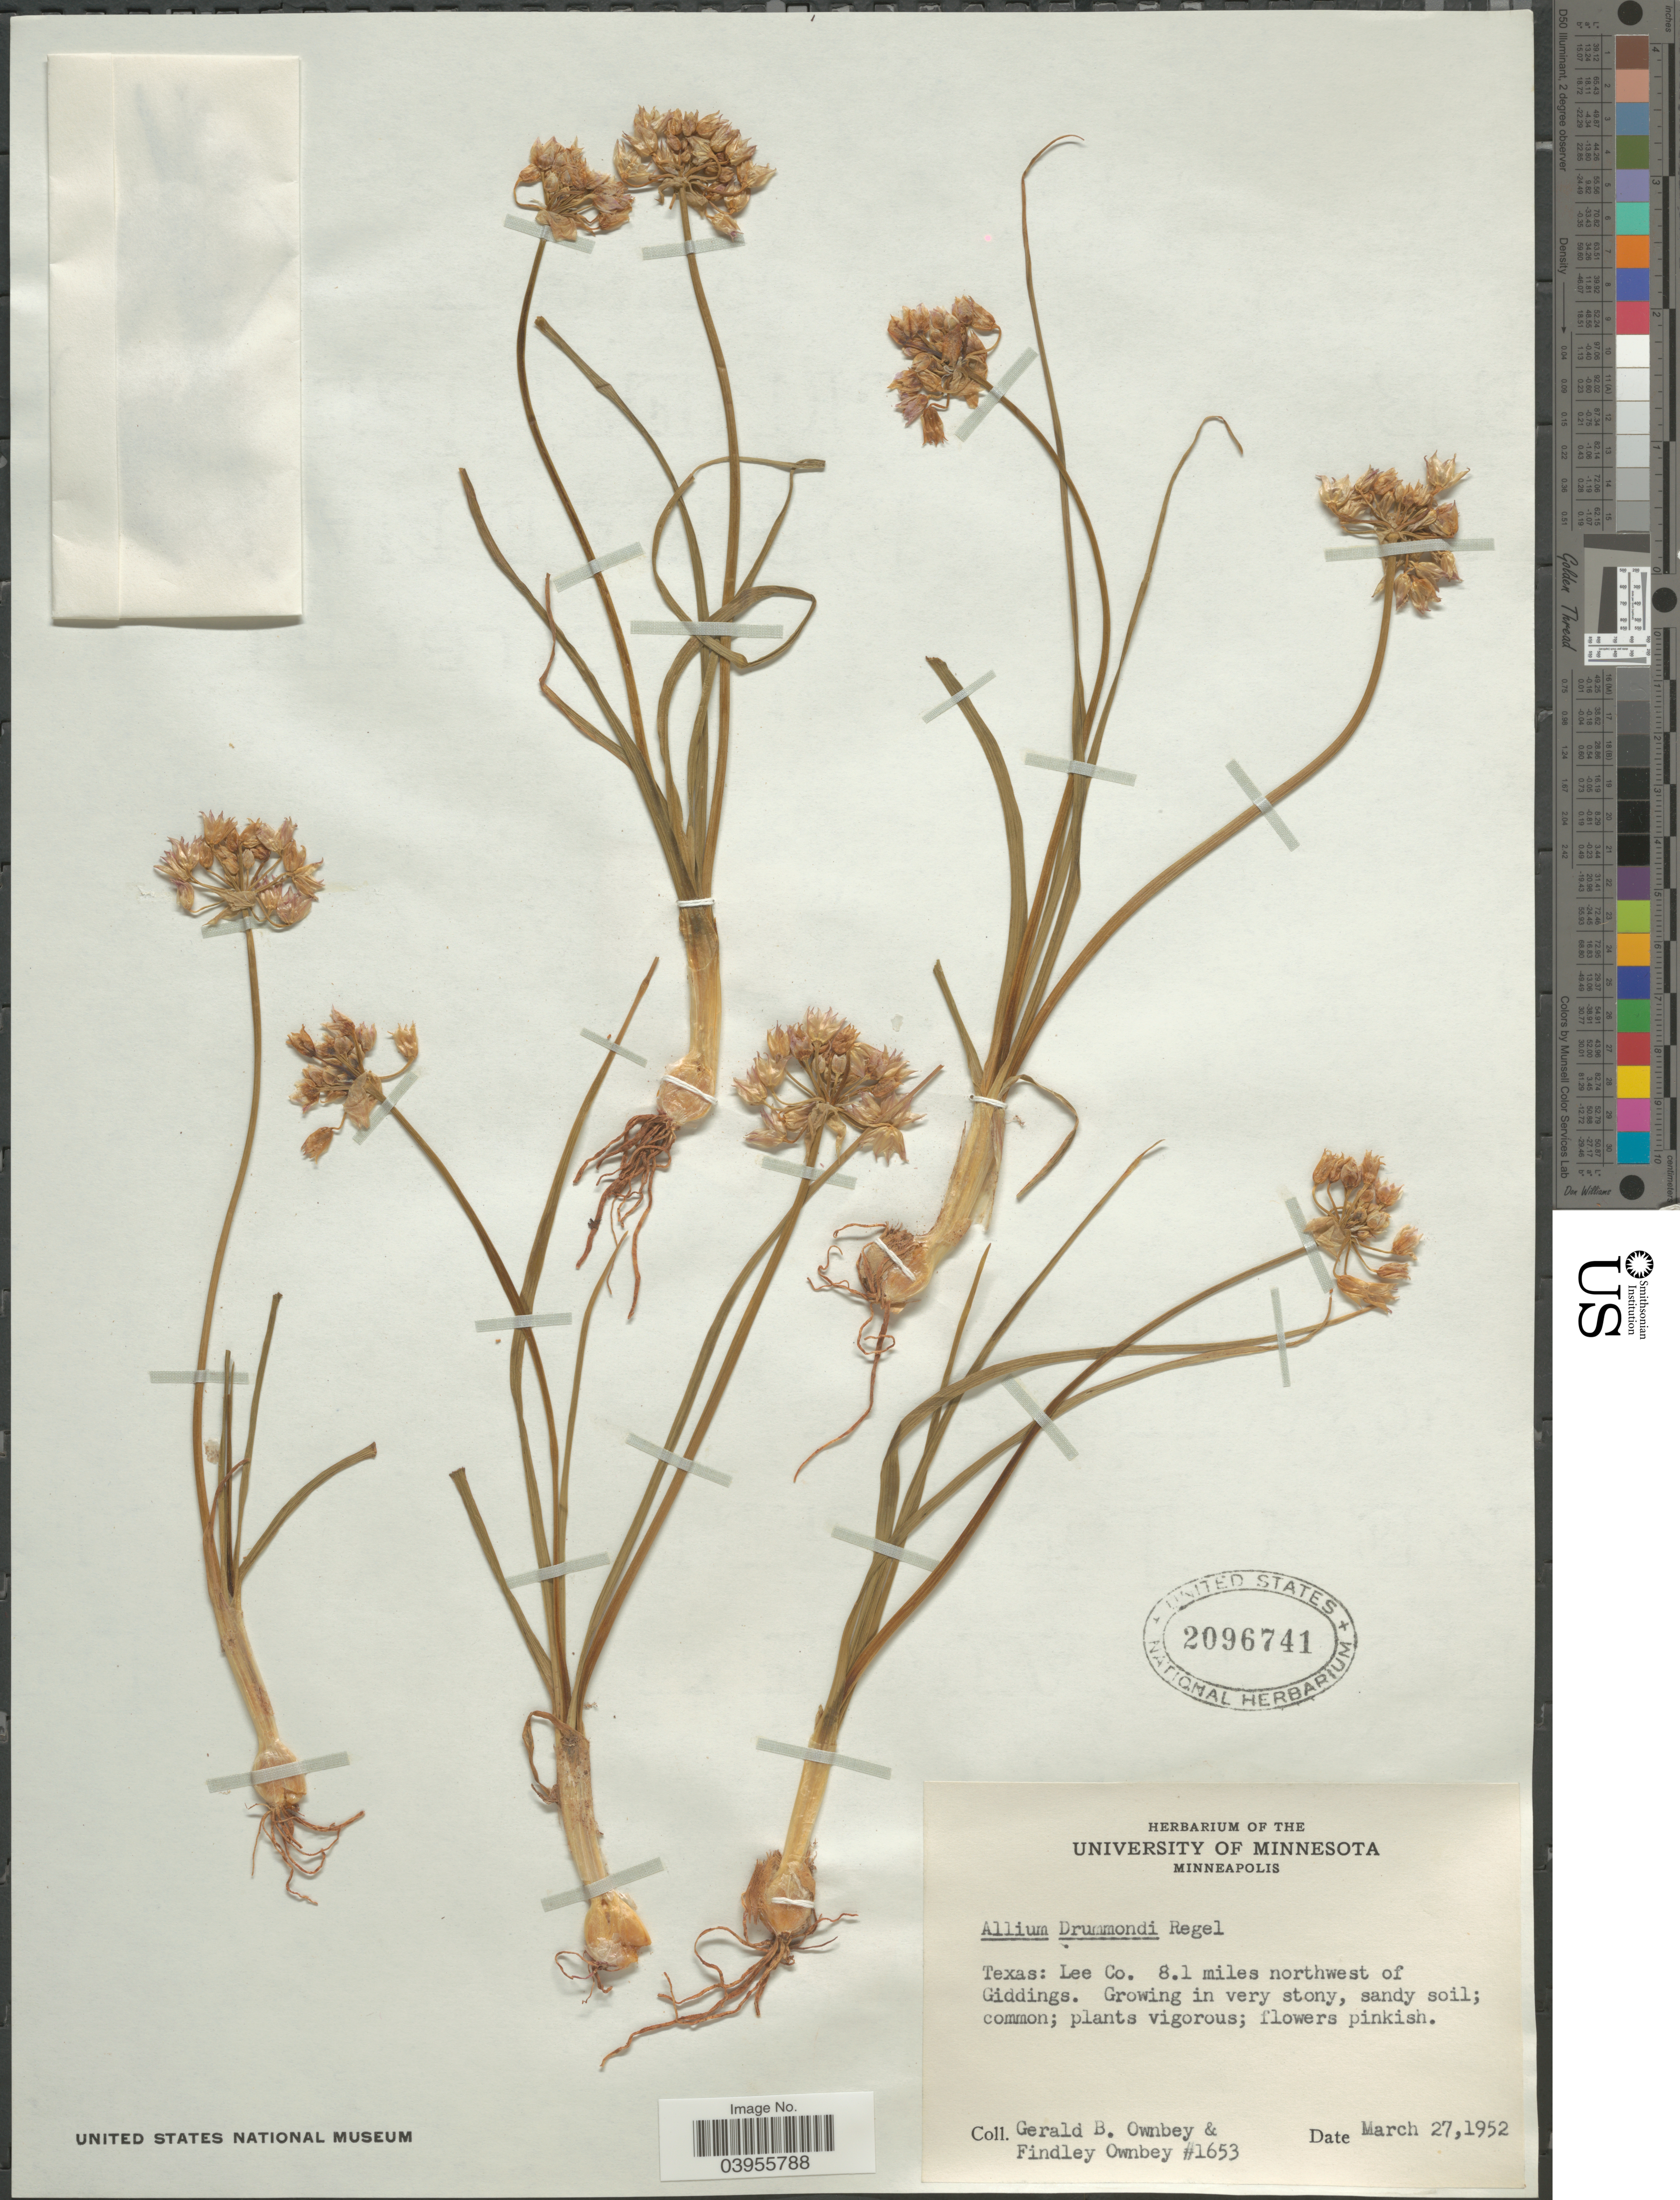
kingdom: Plantae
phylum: Tracheophyta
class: Liliopsida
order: Asparagales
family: Amaryllidaceae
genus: Allium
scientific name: Allium drummondii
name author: Regel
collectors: G. B. Ownbey & F. Ownbey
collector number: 1653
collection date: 1952-03-27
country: United States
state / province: Texas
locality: Lee Co. 8.1 miles northwest of Giddings.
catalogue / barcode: US 2096741